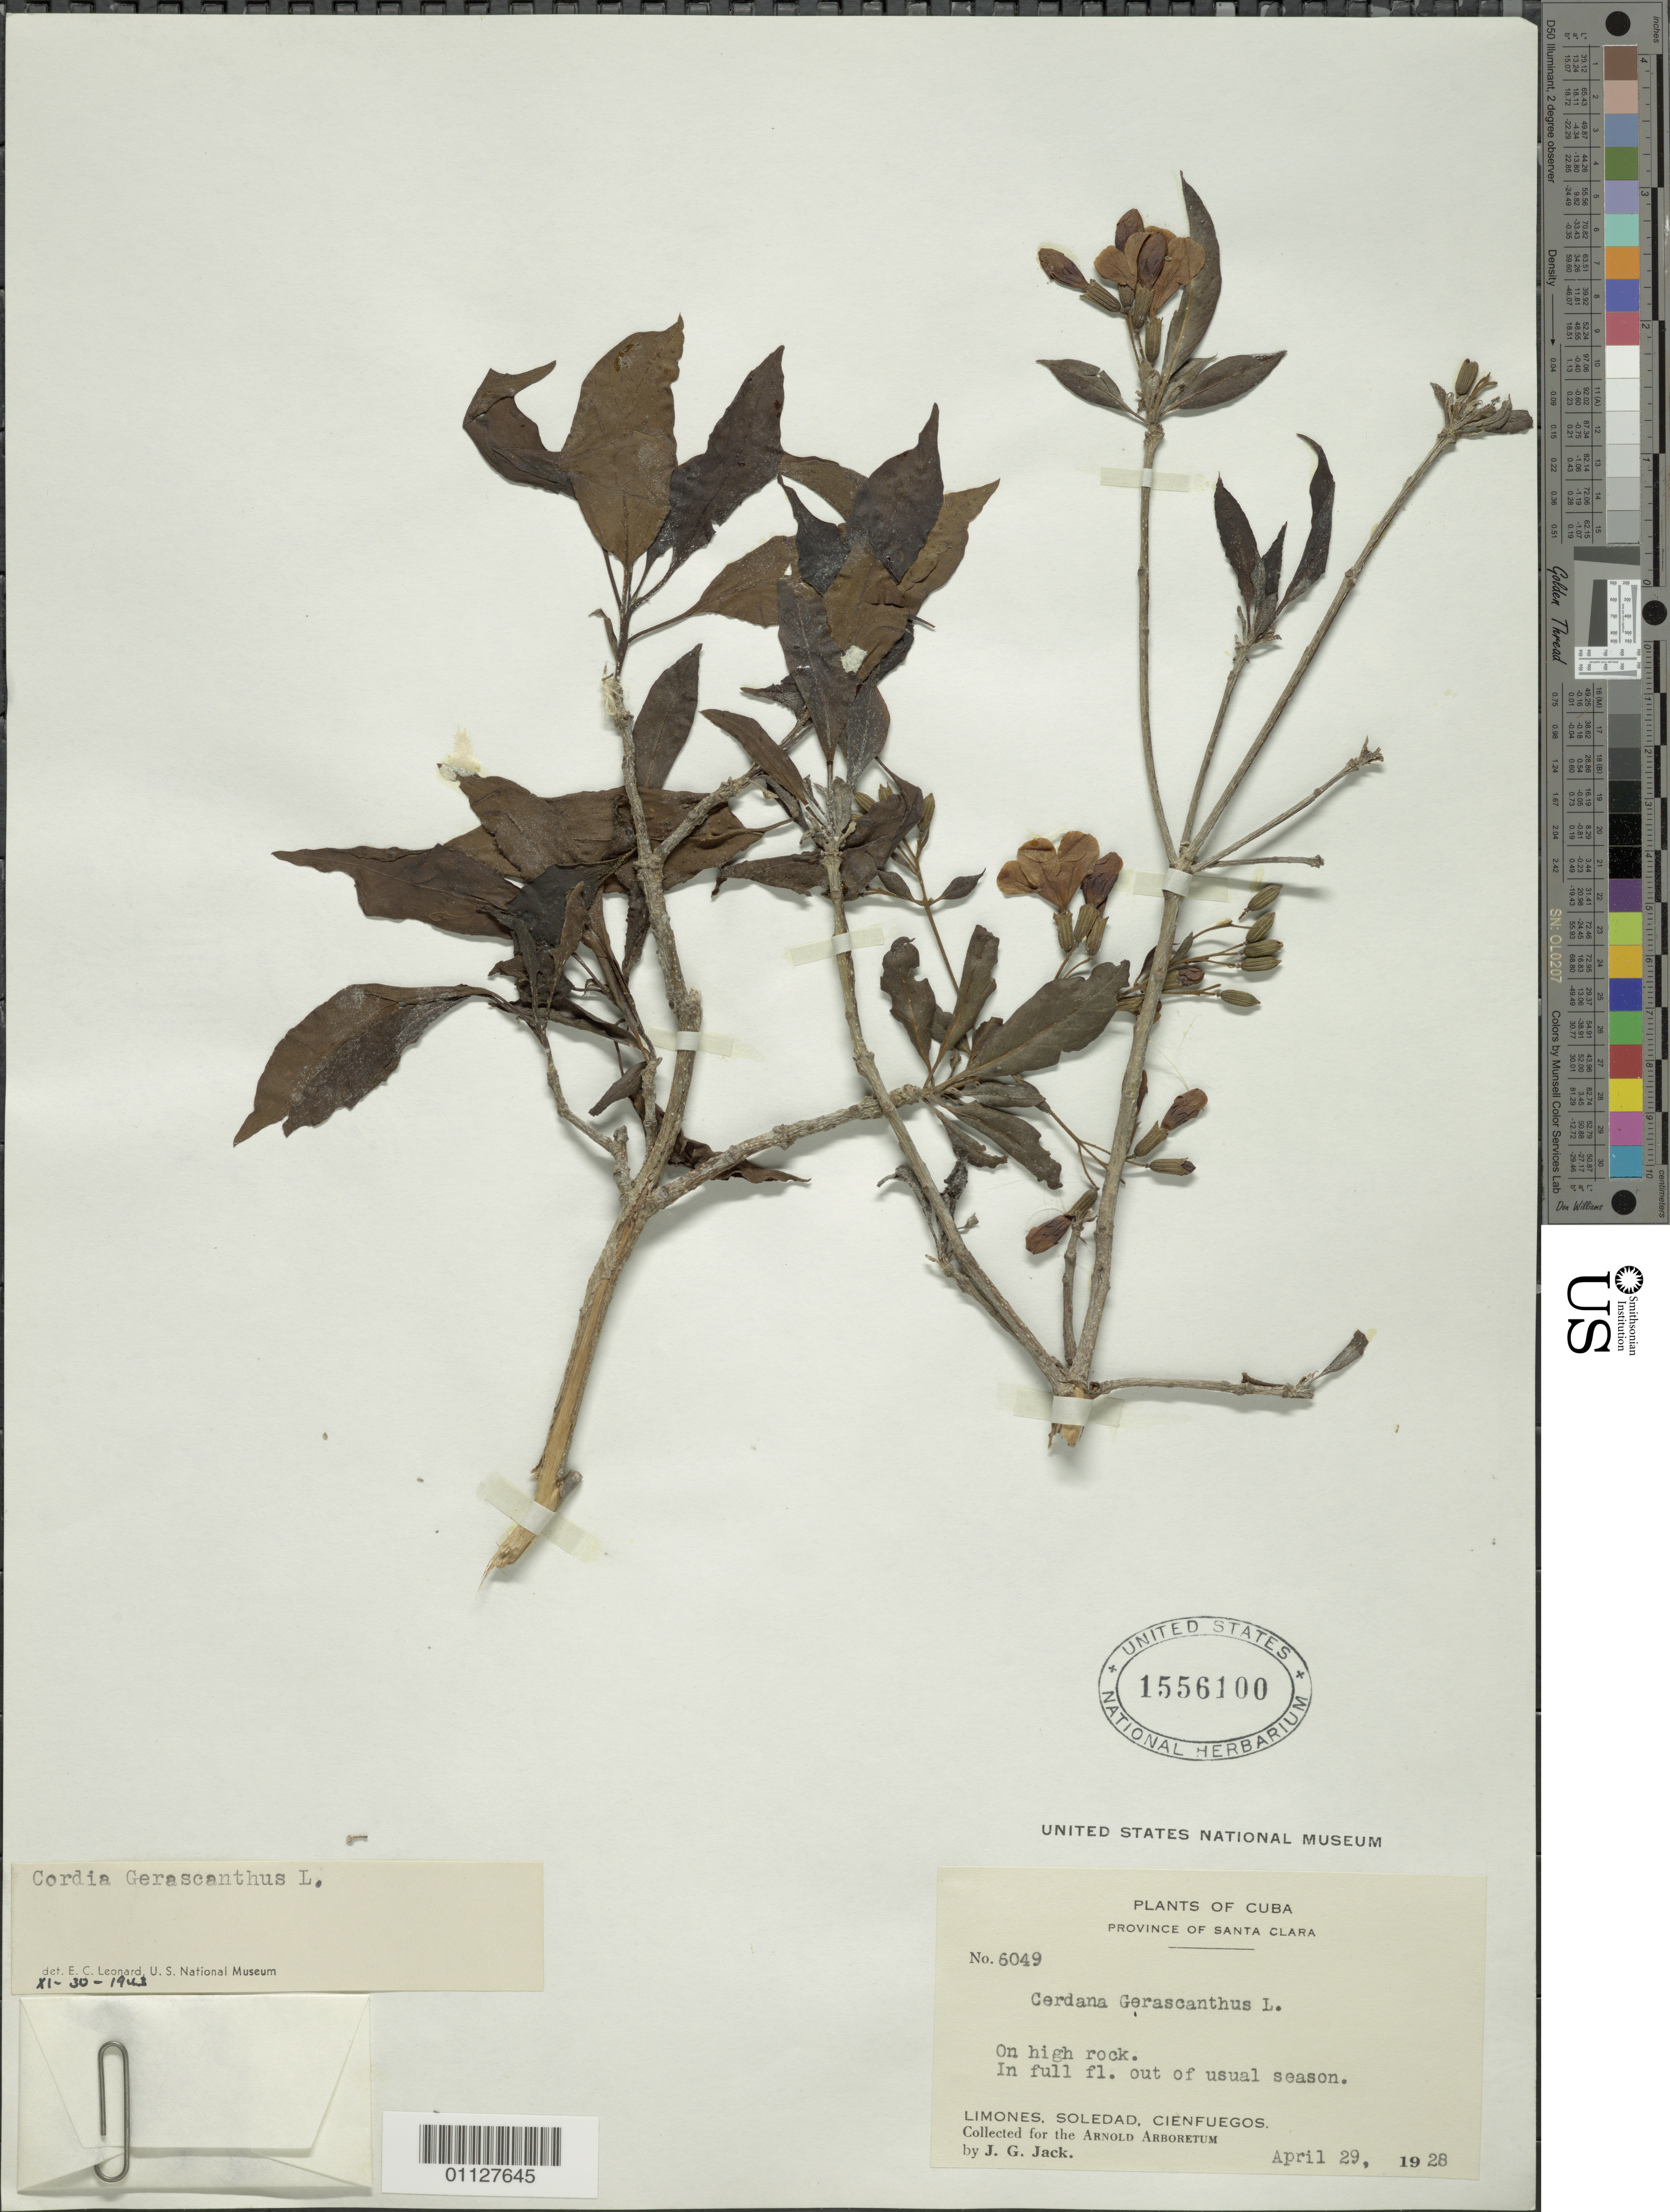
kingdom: Plantae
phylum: Tracheophyta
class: Magnoliopsida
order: Boraginales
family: Cordiaceae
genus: Cordia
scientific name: Cordia gerascanthus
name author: L.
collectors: J. G. Jack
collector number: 6049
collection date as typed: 29 Apr 1928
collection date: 1928-04-29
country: Cuba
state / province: Cienfuegos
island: Cuba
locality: Limones, Soledad On high rock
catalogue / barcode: US 1556100